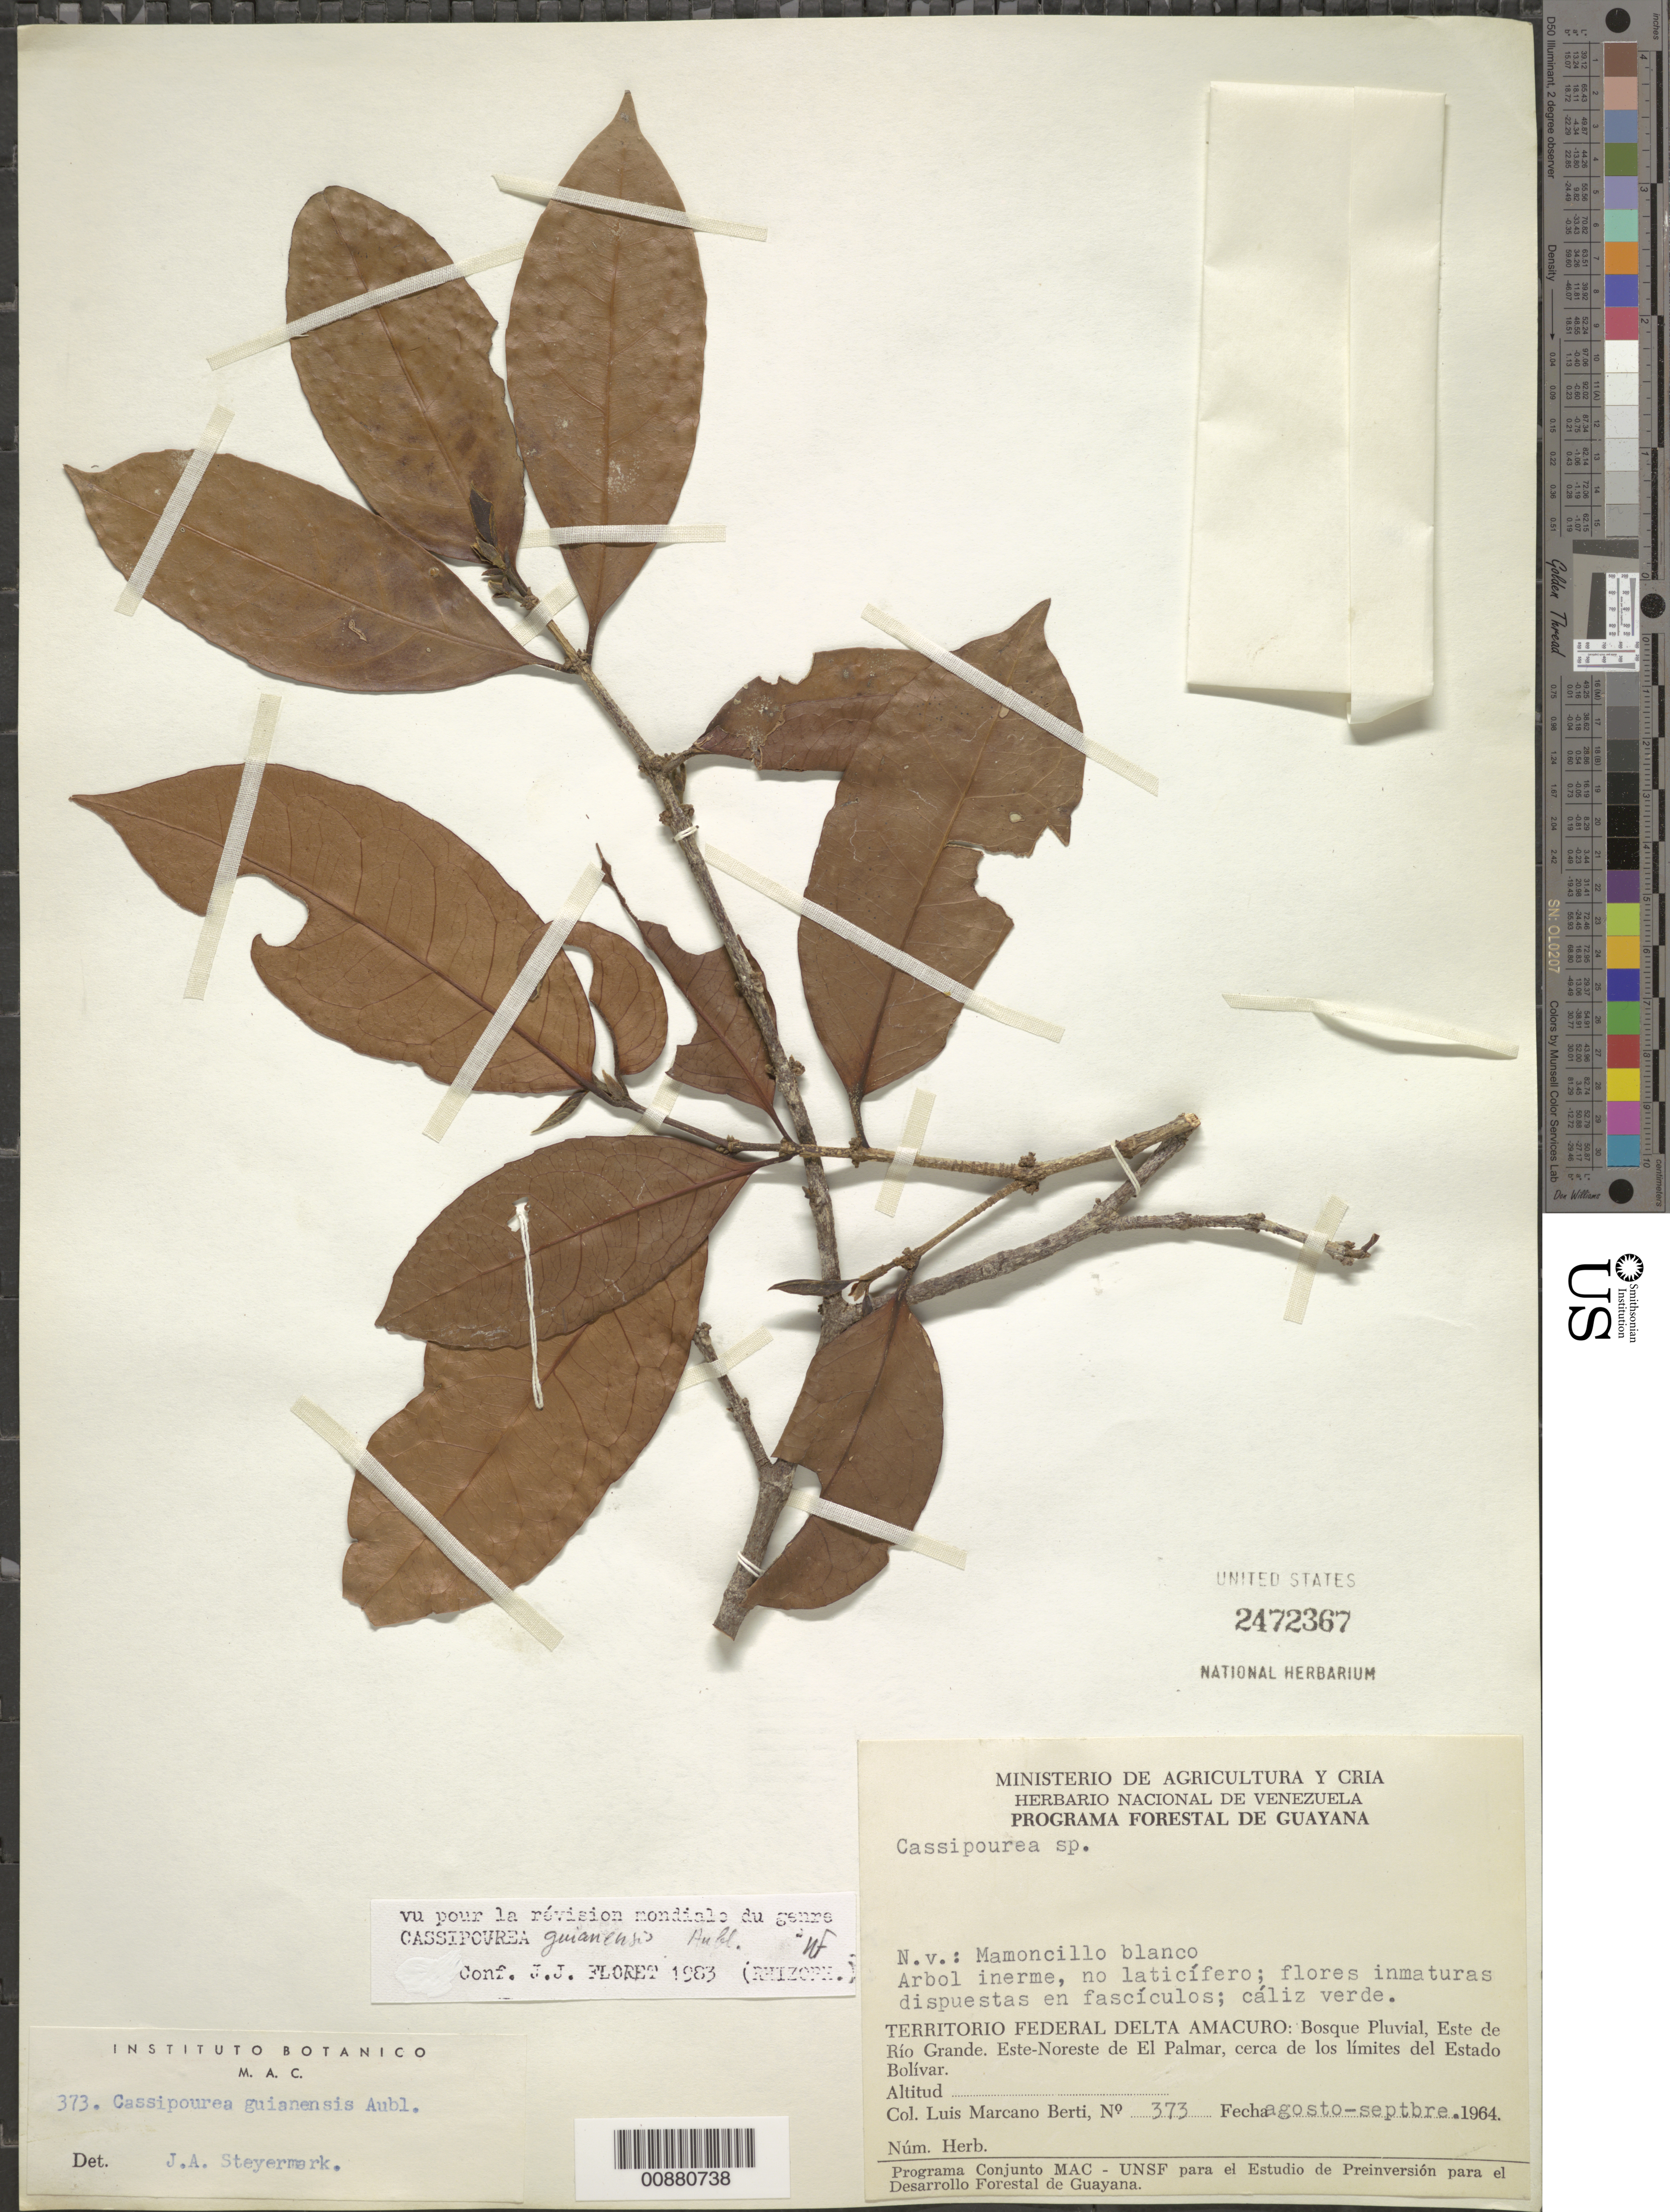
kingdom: Plantae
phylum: Tracheophyta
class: Magnoliopsida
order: Malpighiales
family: Rhizophoraceae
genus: Cassipourea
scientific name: Cassipourea guianensis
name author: Aubl.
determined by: Floret, J. J.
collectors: L. Marcano-Berti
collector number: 373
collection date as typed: Aug-64 to Sep-64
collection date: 1964-08/1964-09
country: Venezuela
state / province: Delta Amacuro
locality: Este de Río Grande, ENE de El Palmar, cerca de los limites del Estado Bolívar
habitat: Bosque pluvial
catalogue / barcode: US 2472367